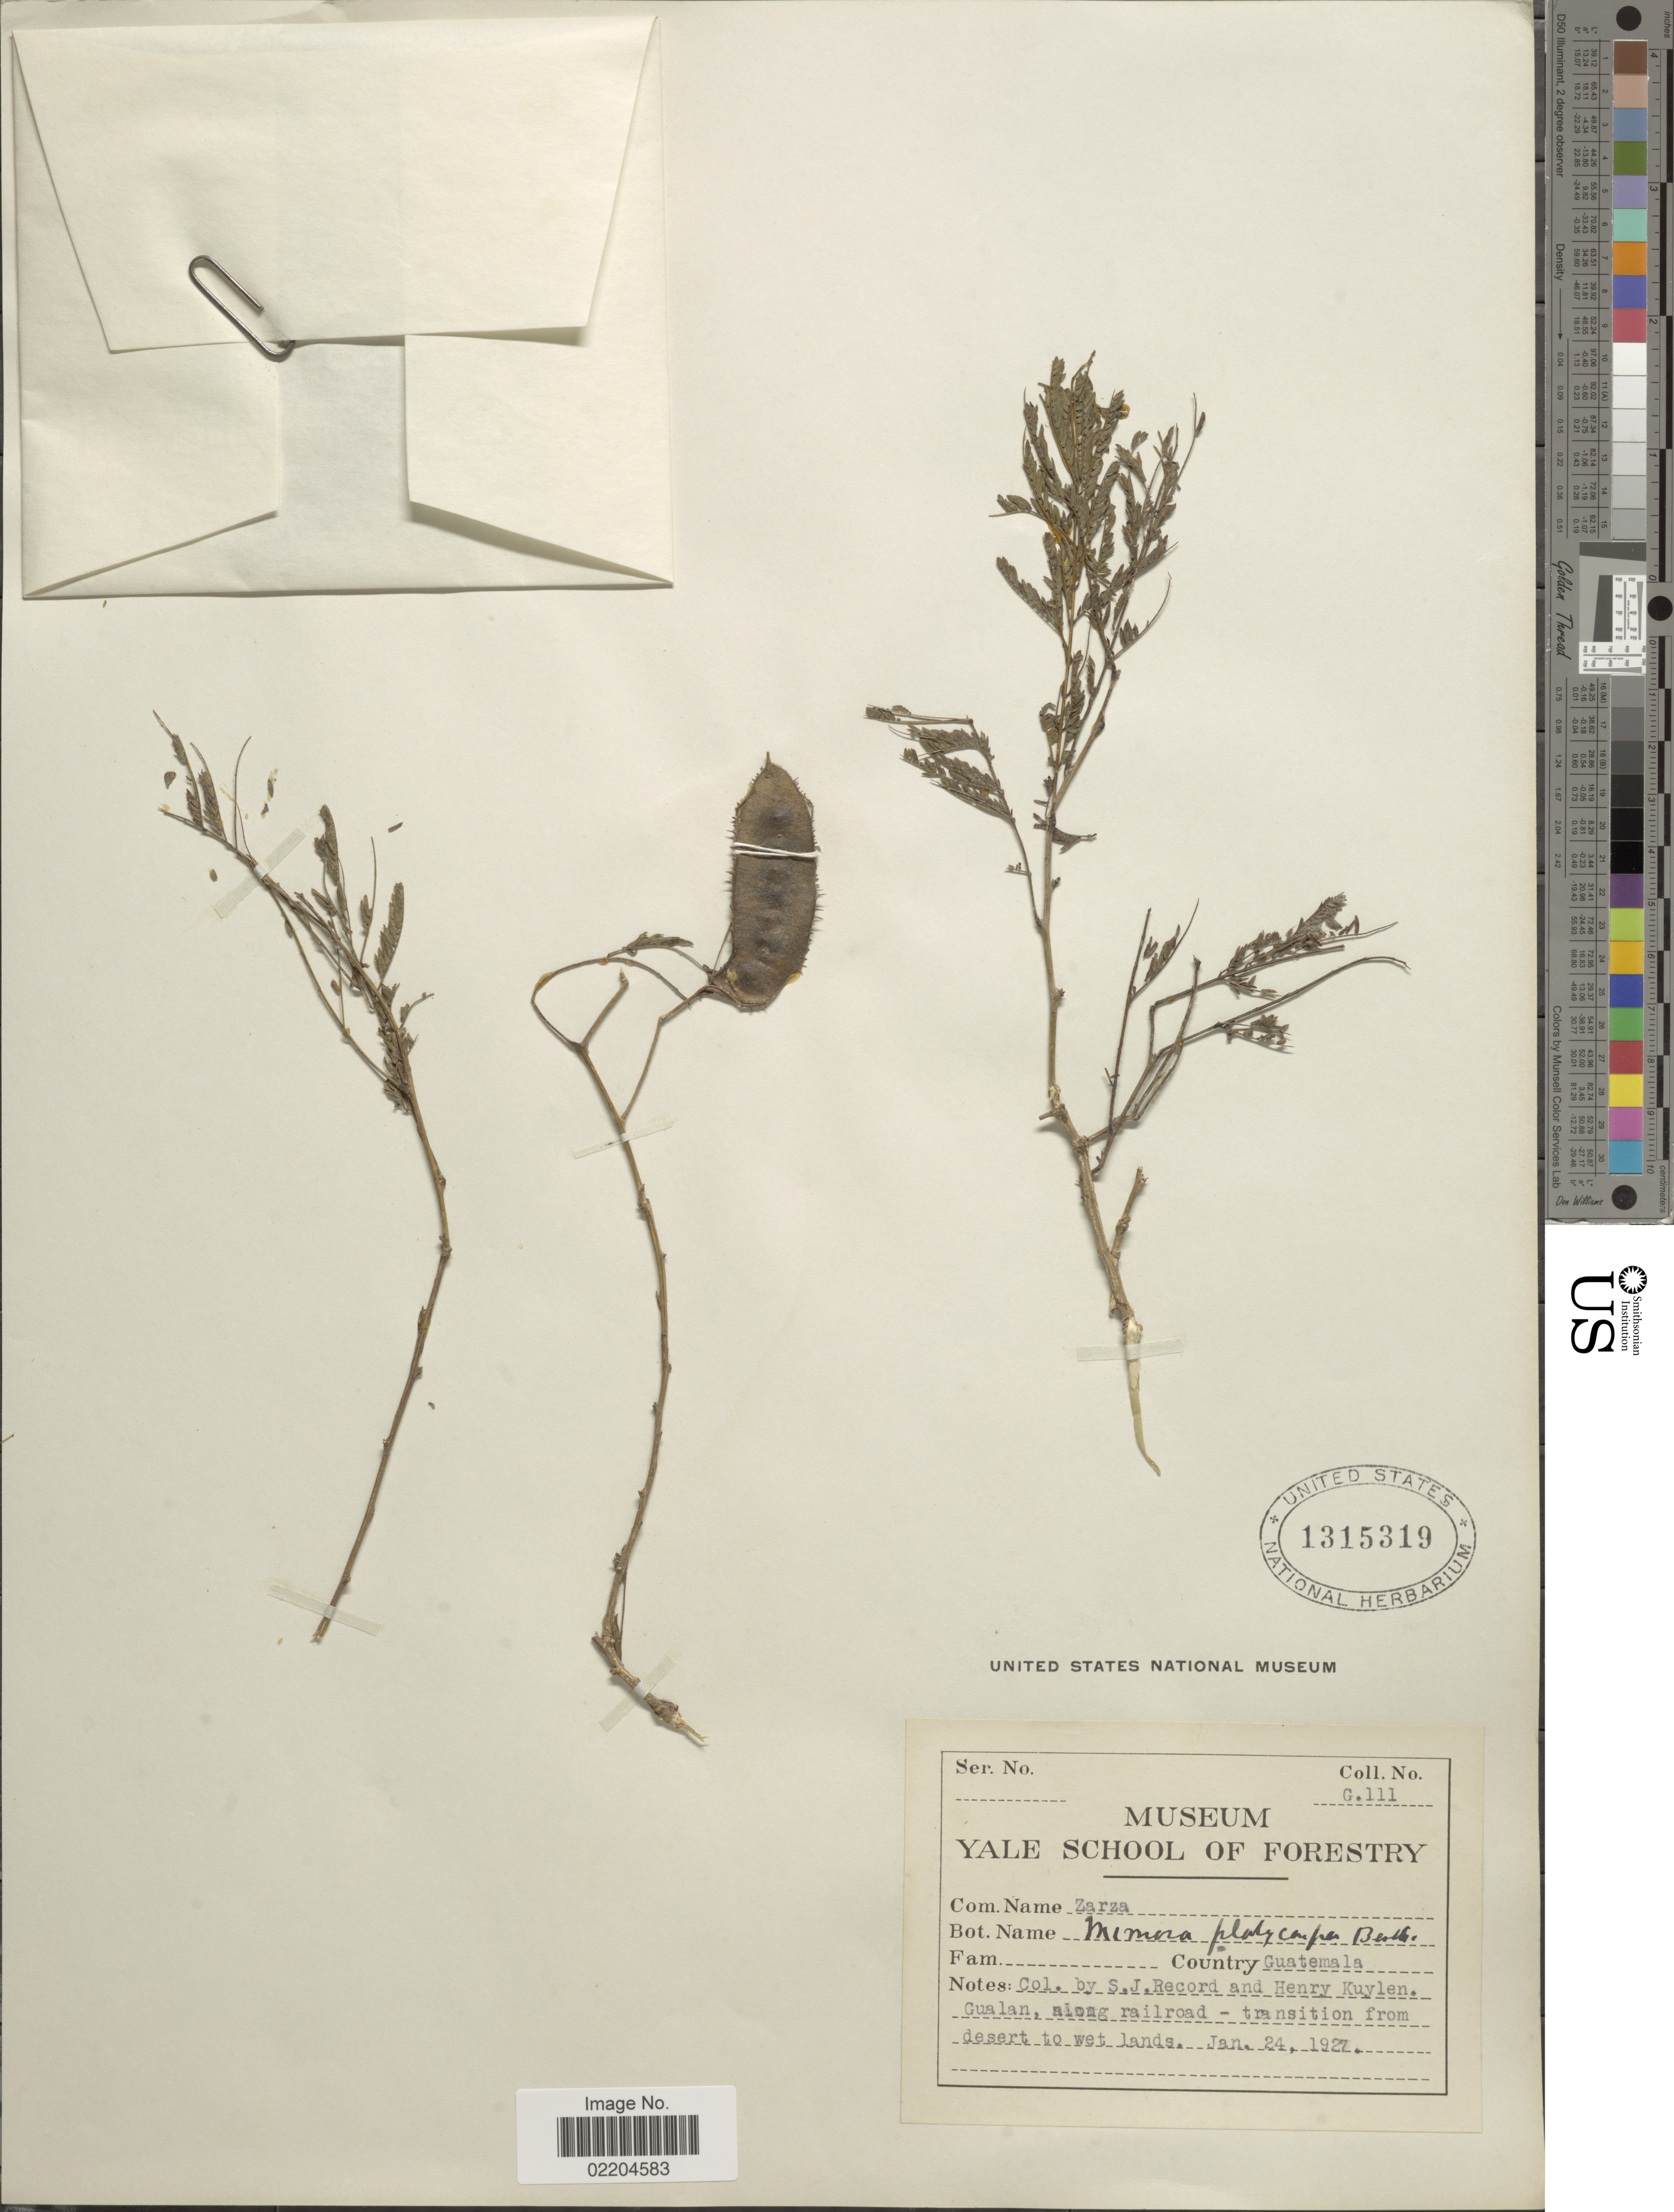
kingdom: Plantae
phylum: Tracheophyta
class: Magnoliopsida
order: Fabales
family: Fabaceae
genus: Mimosa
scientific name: Mimosa platycarpa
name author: Benth.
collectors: S. J. Record & H. Kuylen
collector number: G111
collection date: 1927-01-24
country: Guatemala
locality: Country Guatemala. Gualan, along railroad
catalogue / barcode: US 1315319